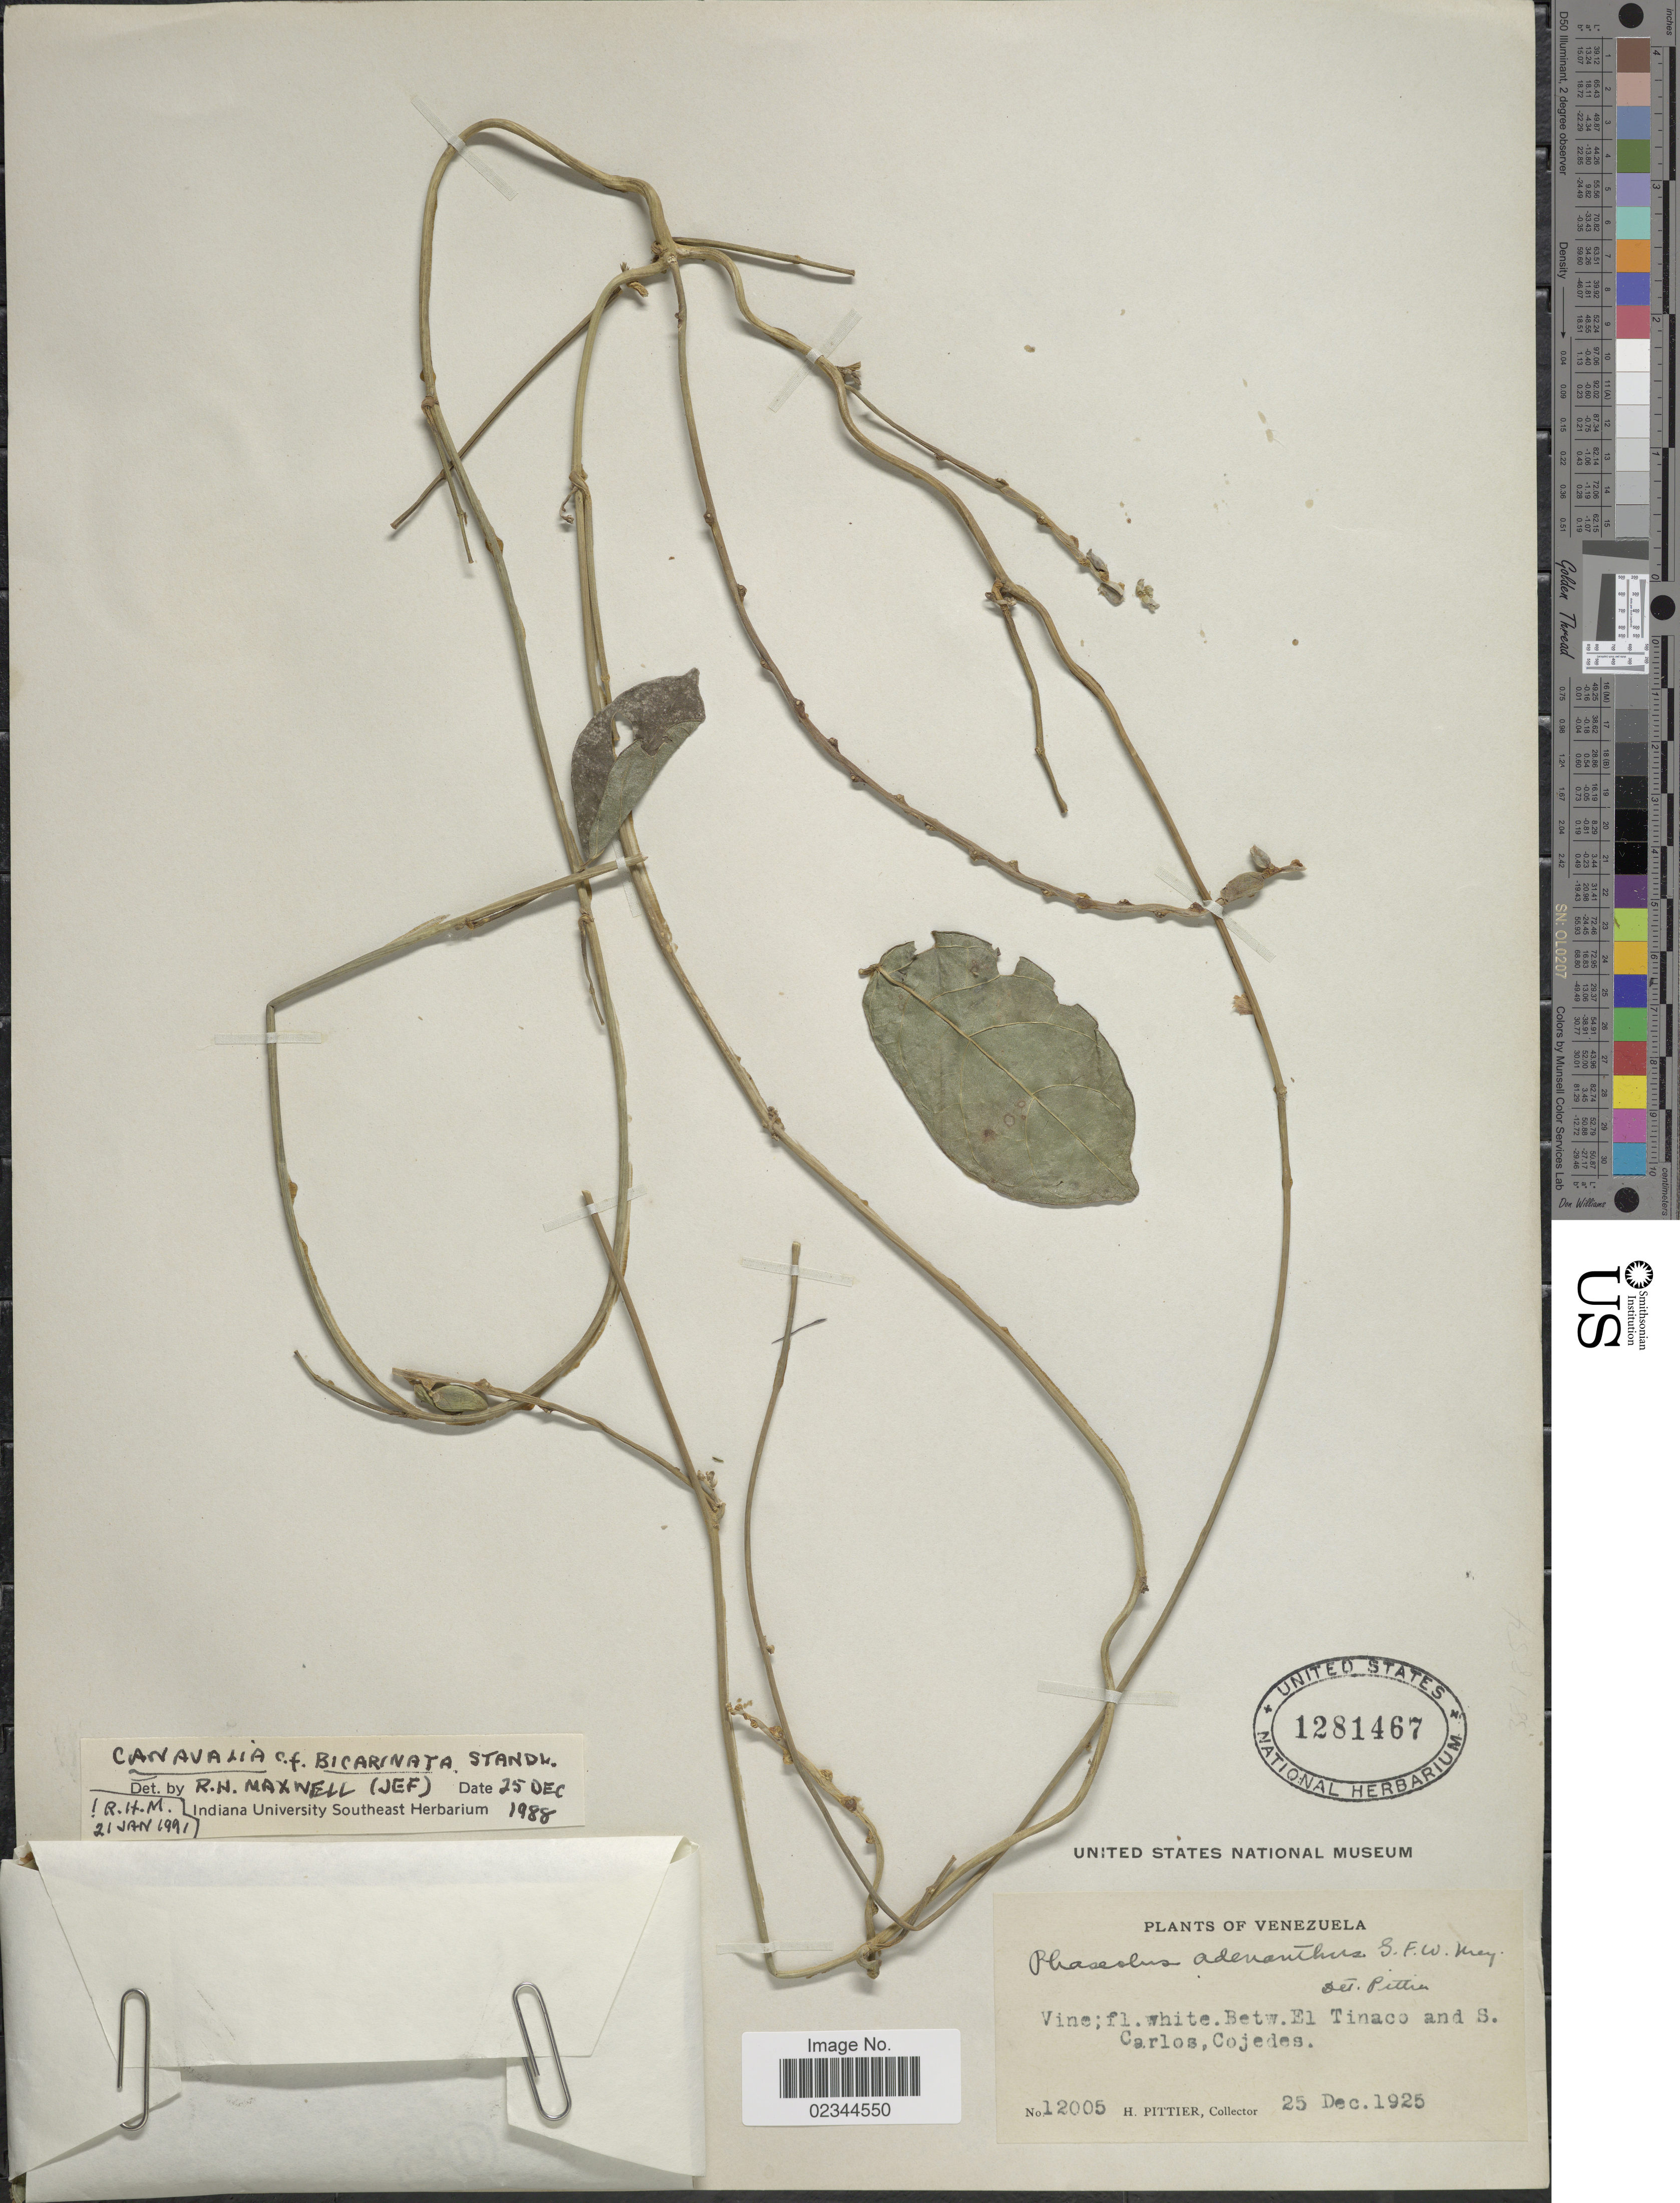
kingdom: Plantae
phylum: Tracheophyta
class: Magnoliopsida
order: Fabales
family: Fabaceae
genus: Canavalia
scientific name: Canavalia bicarinata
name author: Standl.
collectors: H. F. Pittier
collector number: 12005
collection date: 1925-12-25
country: Venezuela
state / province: Cojedes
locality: Betw. El Tinaco and S. Carlos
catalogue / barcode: US 1281467